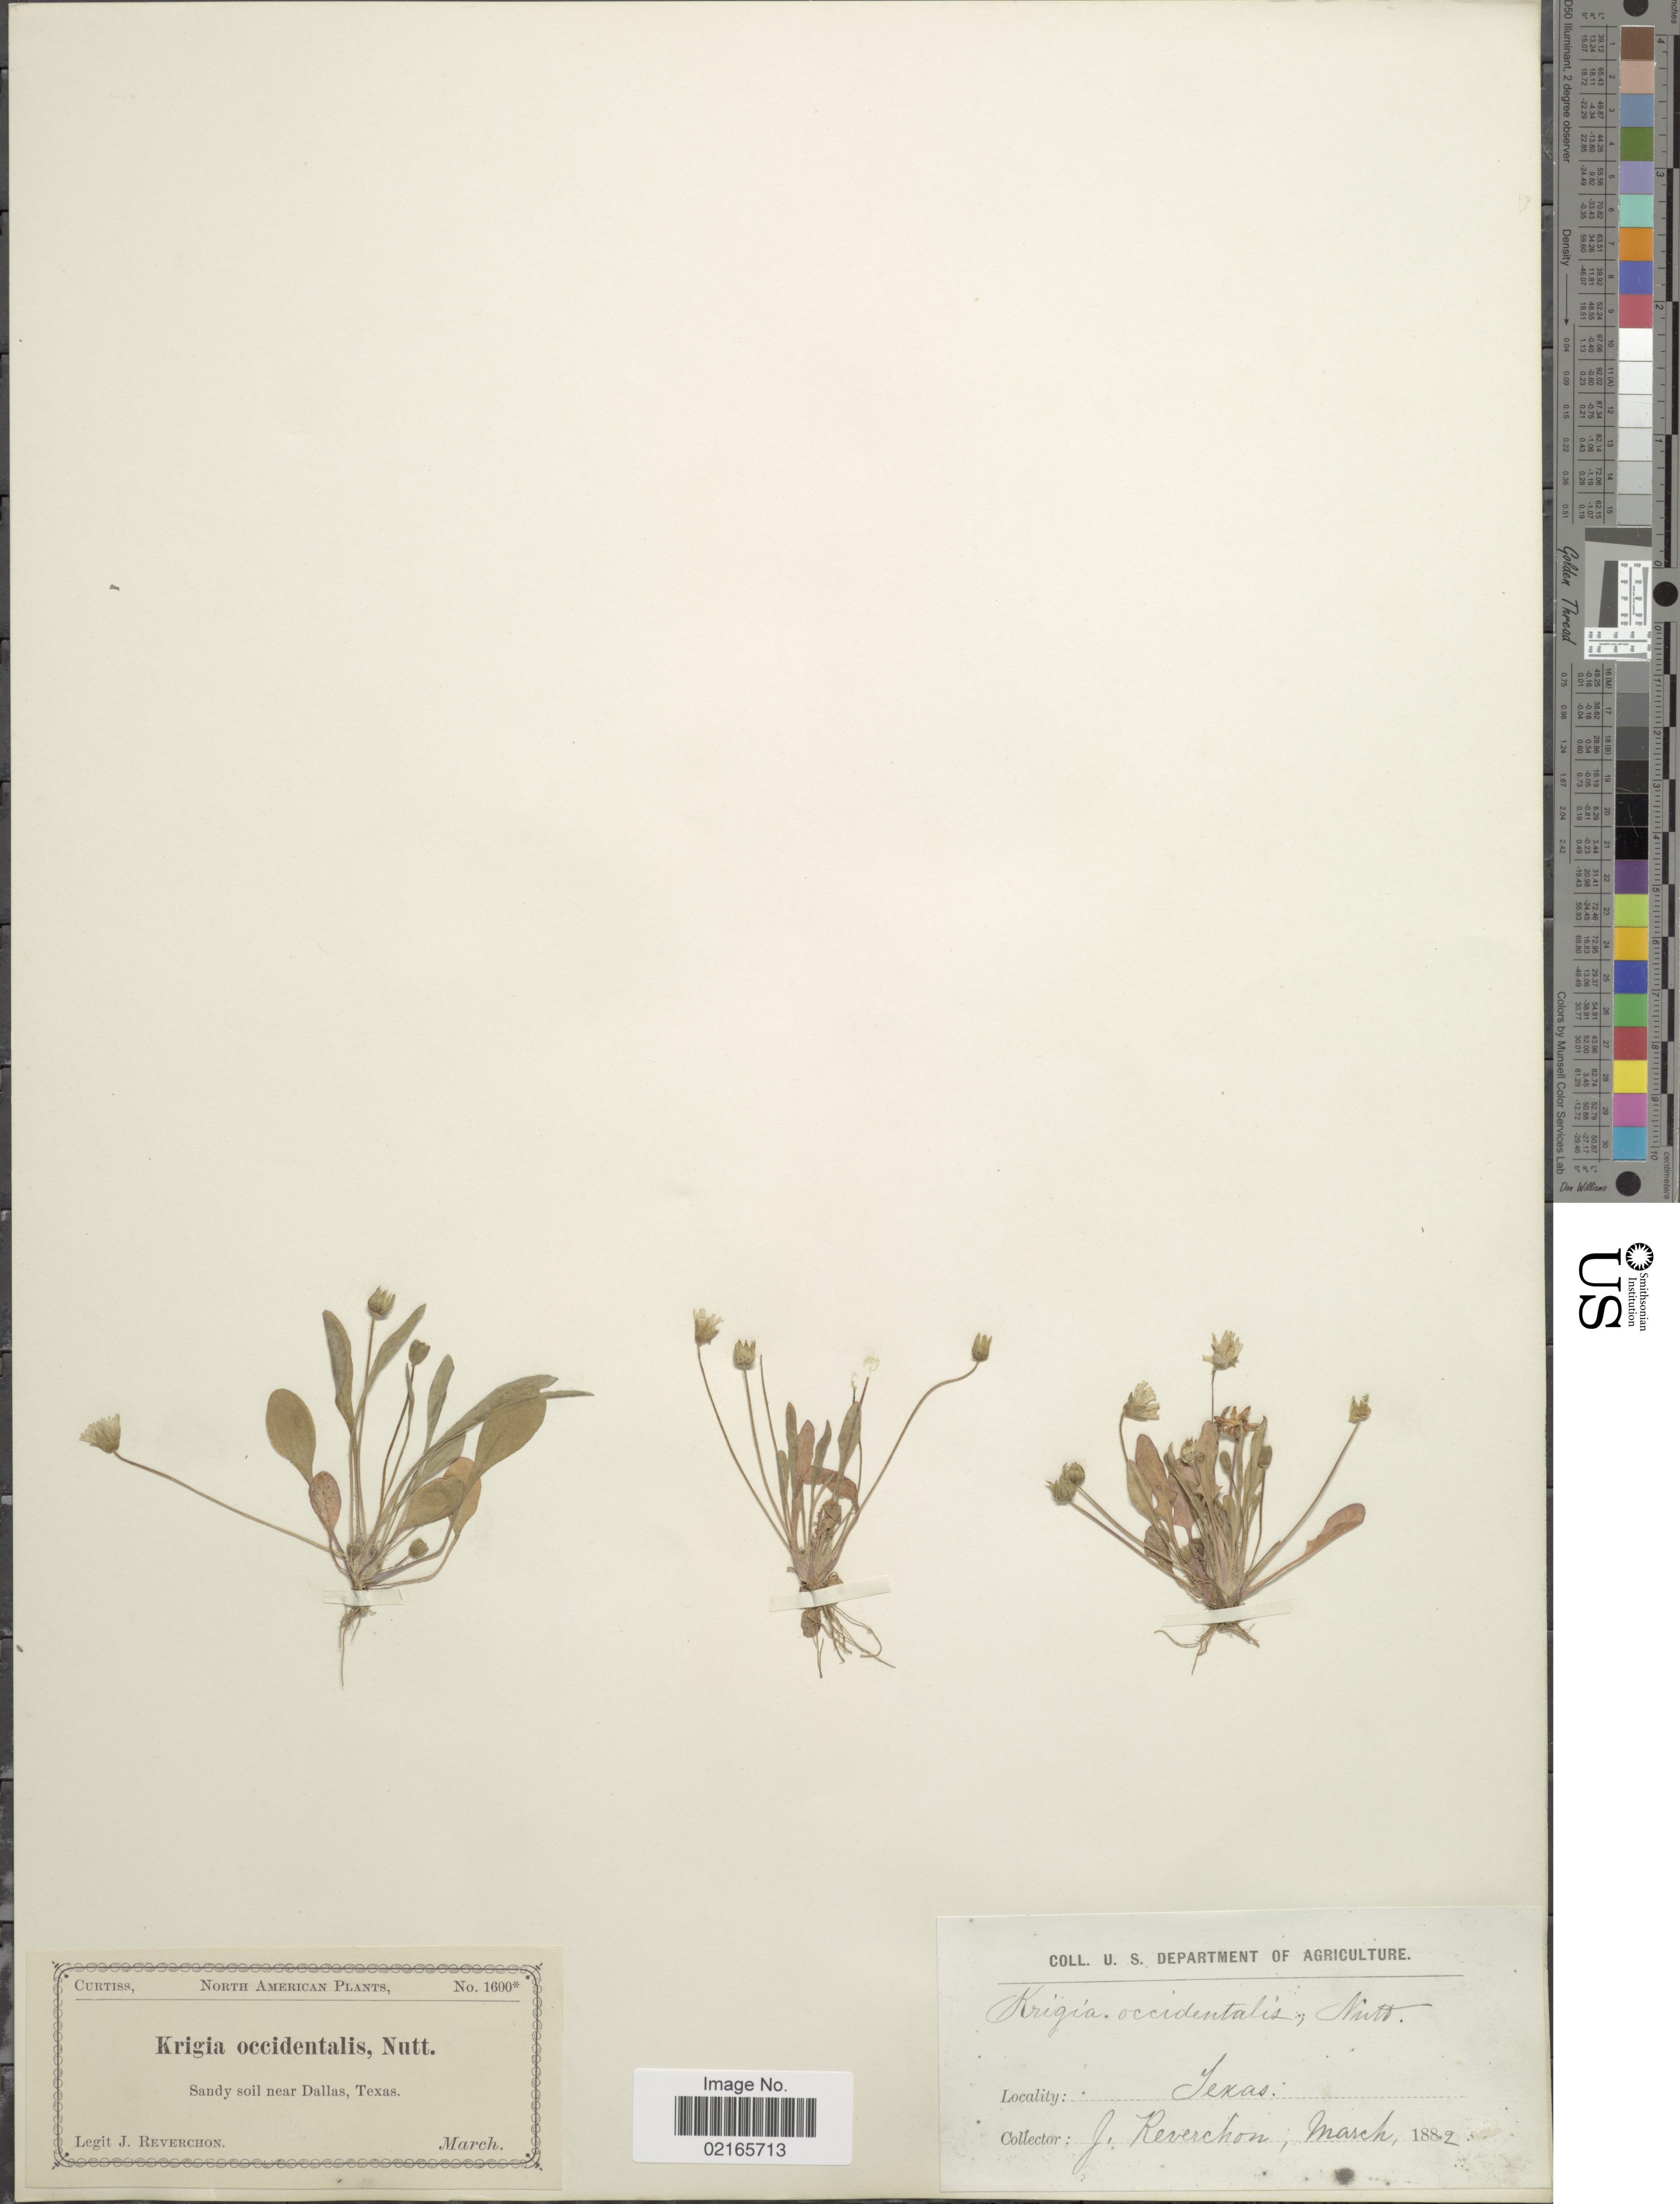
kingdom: Plantae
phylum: Tracheophyta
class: Magnoliopsida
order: Asterales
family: Asteraceae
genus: Krigia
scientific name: Krigia occidentalis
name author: Nutt.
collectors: J. Reverchon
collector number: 1600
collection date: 1882-03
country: United States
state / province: Texas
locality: Sandy soil near Dallas